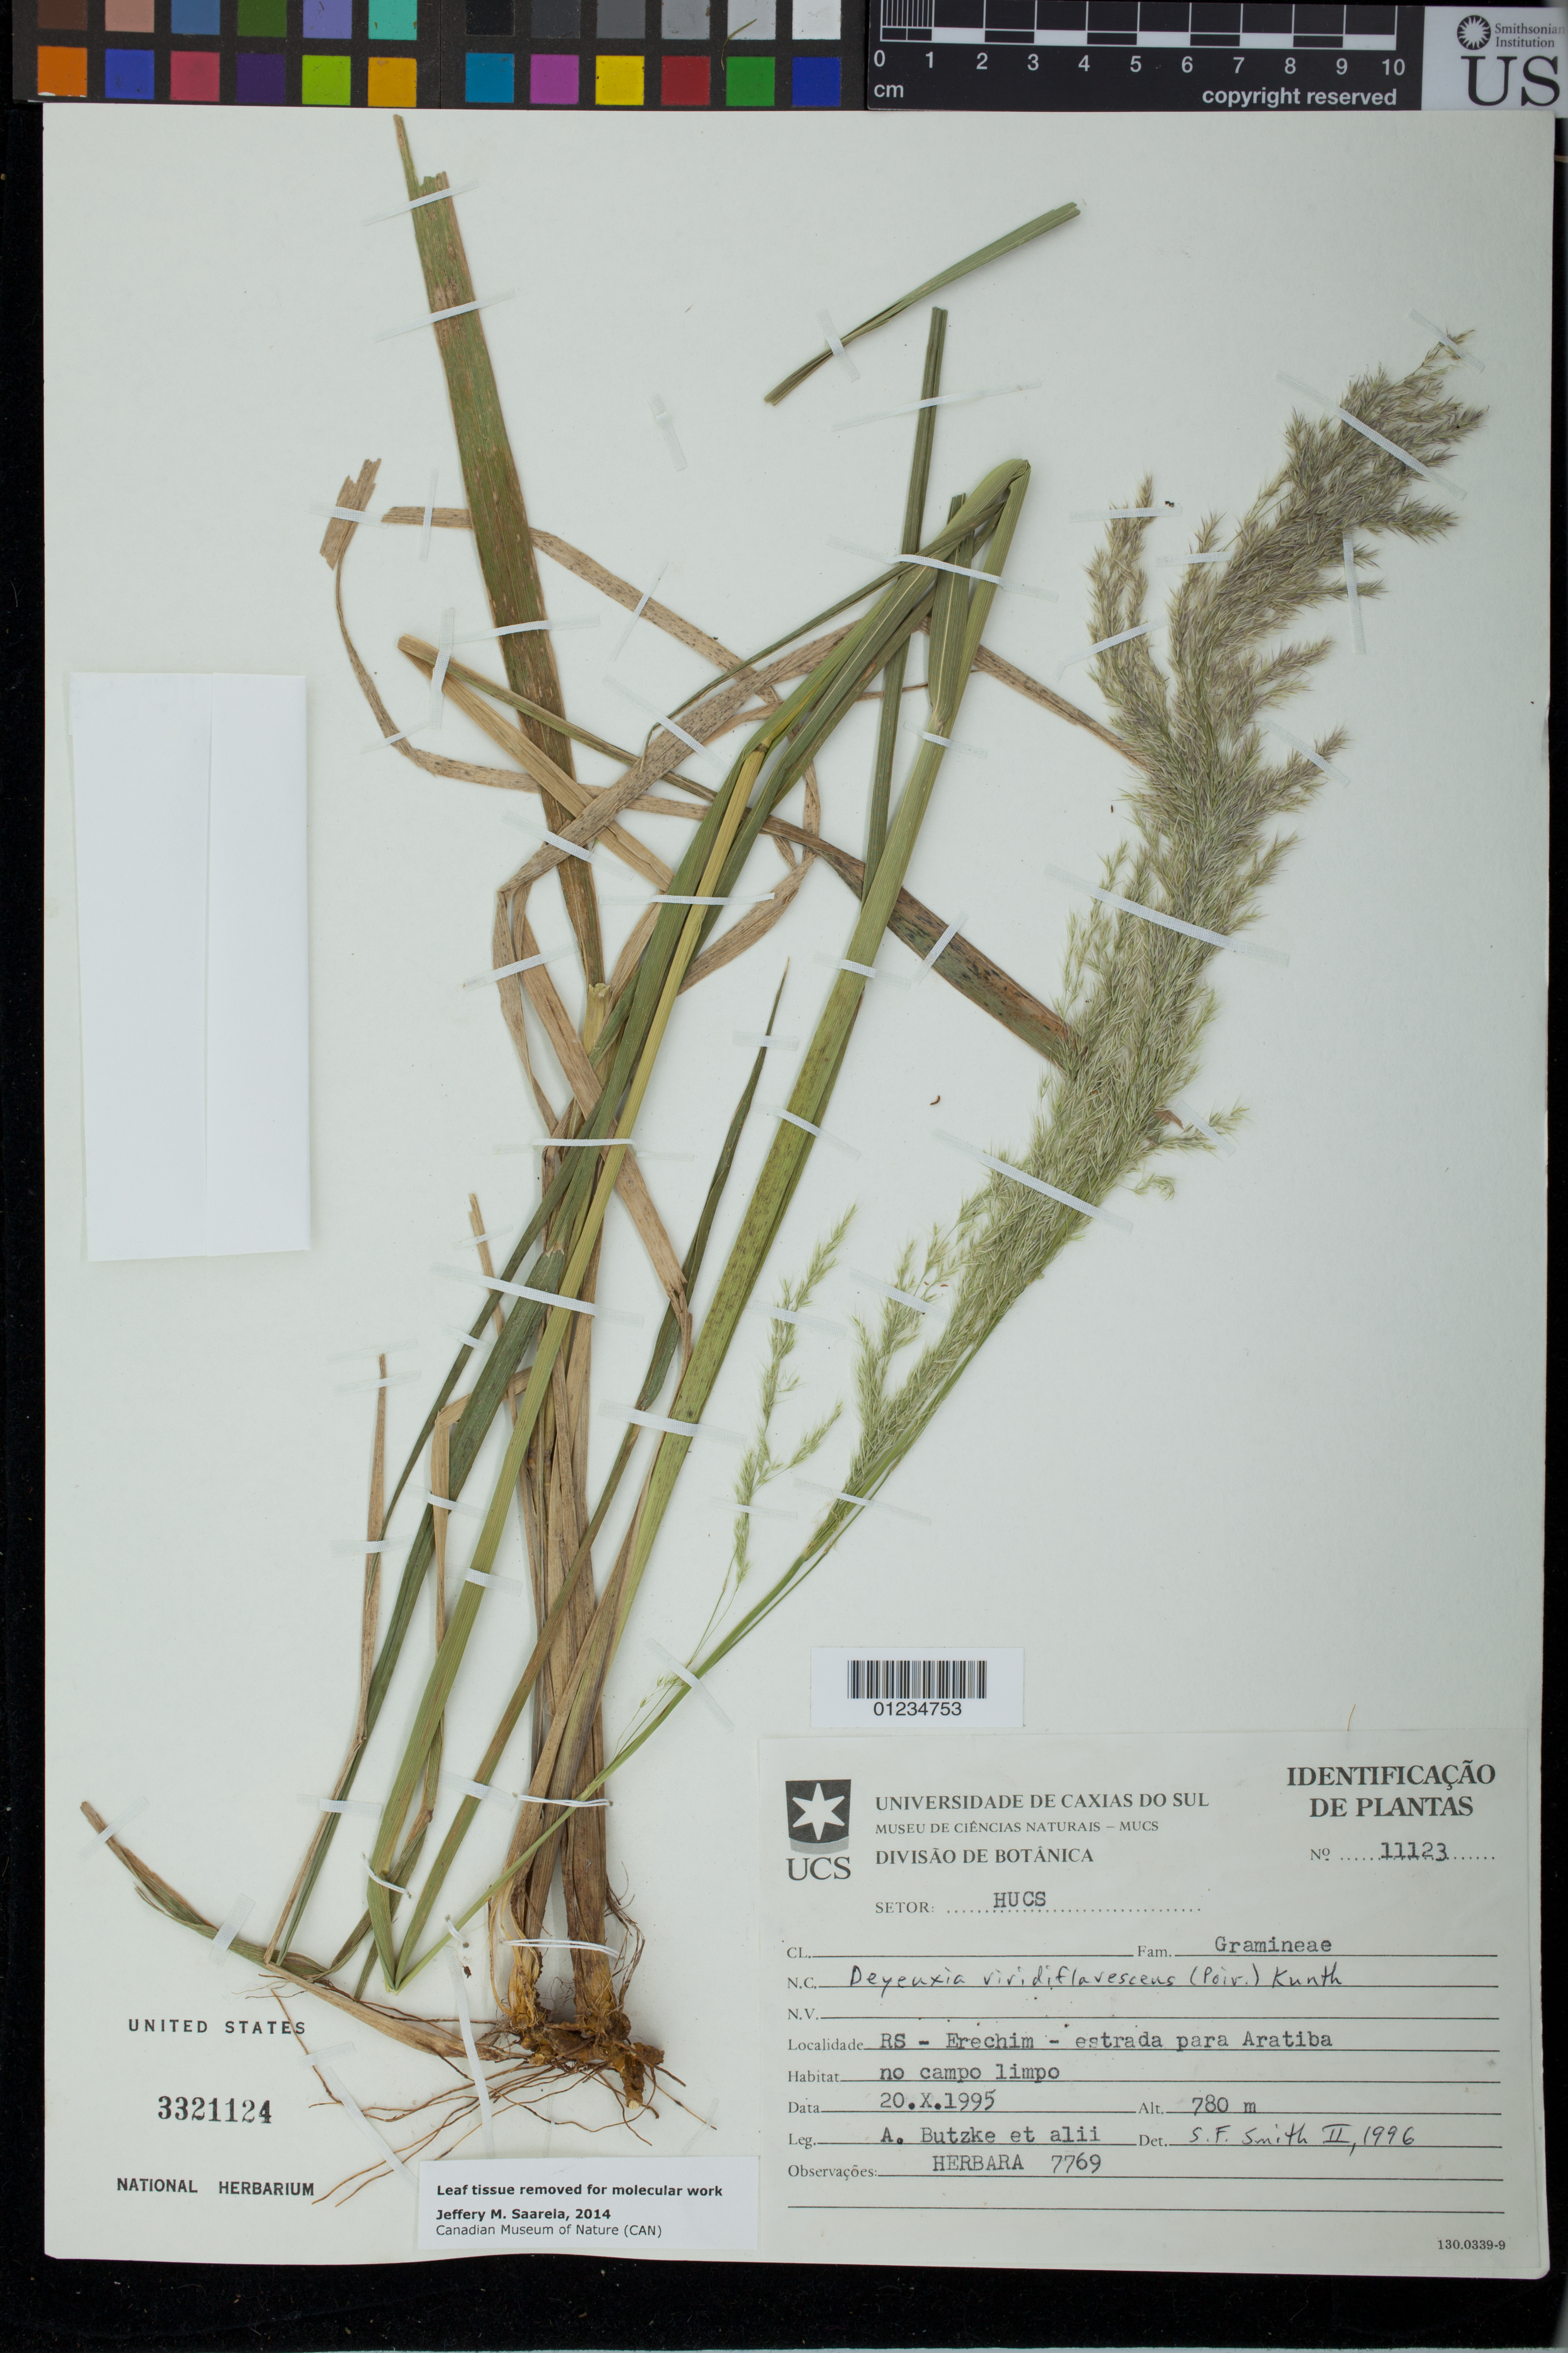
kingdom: Plantae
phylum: Tracheophyta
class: Liliopsida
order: Poales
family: Poaceae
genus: Cinnagrostis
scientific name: Cinnagrostis viridiflavescens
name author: (Poir.) P.M. Peterson et al.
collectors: A. Butzke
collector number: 7769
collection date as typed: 20 Nov 1995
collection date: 1995-11-20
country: Brazil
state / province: Rio Grande do Sul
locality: Erechim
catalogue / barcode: US 3321124